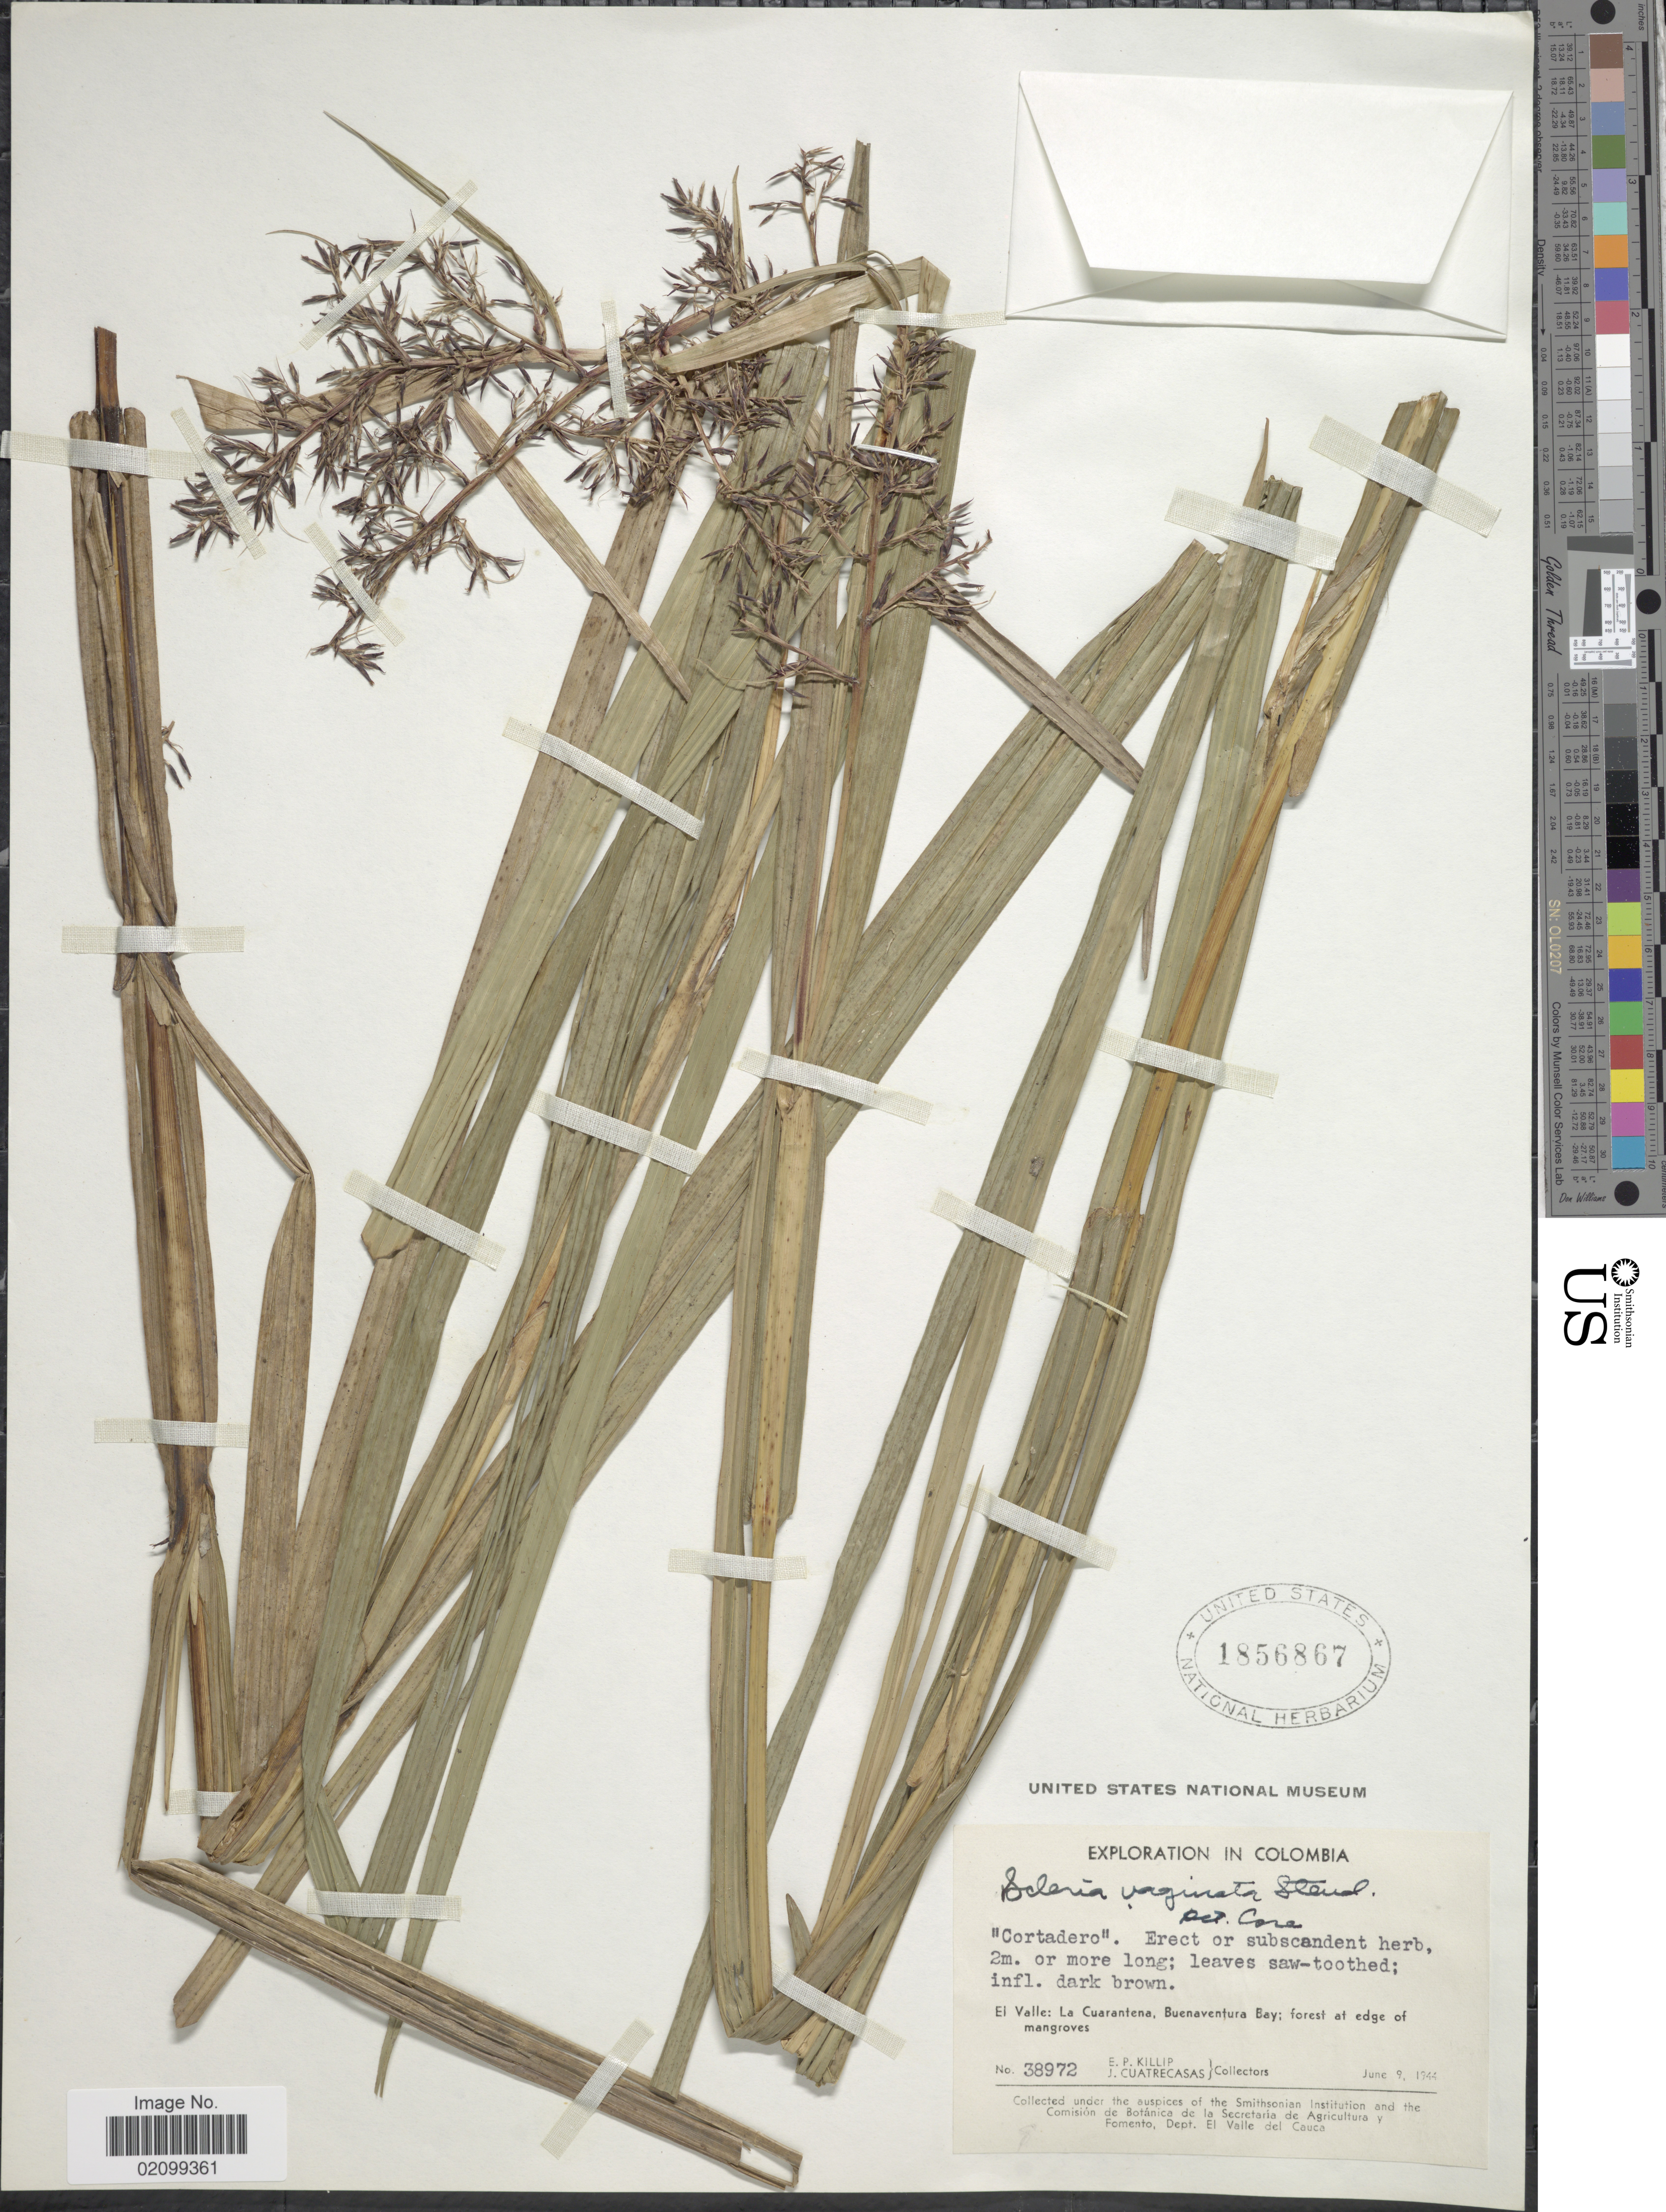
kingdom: Plantae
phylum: Tracheophyta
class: Liliopsida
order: Poales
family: Cyperaceae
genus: Scleria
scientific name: Scleria vaginata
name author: Steud.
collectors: E. P. Killip & J. Cuatrecasas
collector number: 38972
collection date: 1944-06-09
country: Colombia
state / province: Valle del Cauca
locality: El Valle: La Cuarantena, Buenaventura Bay; forest at edge of mangroves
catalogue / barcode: US 1856867